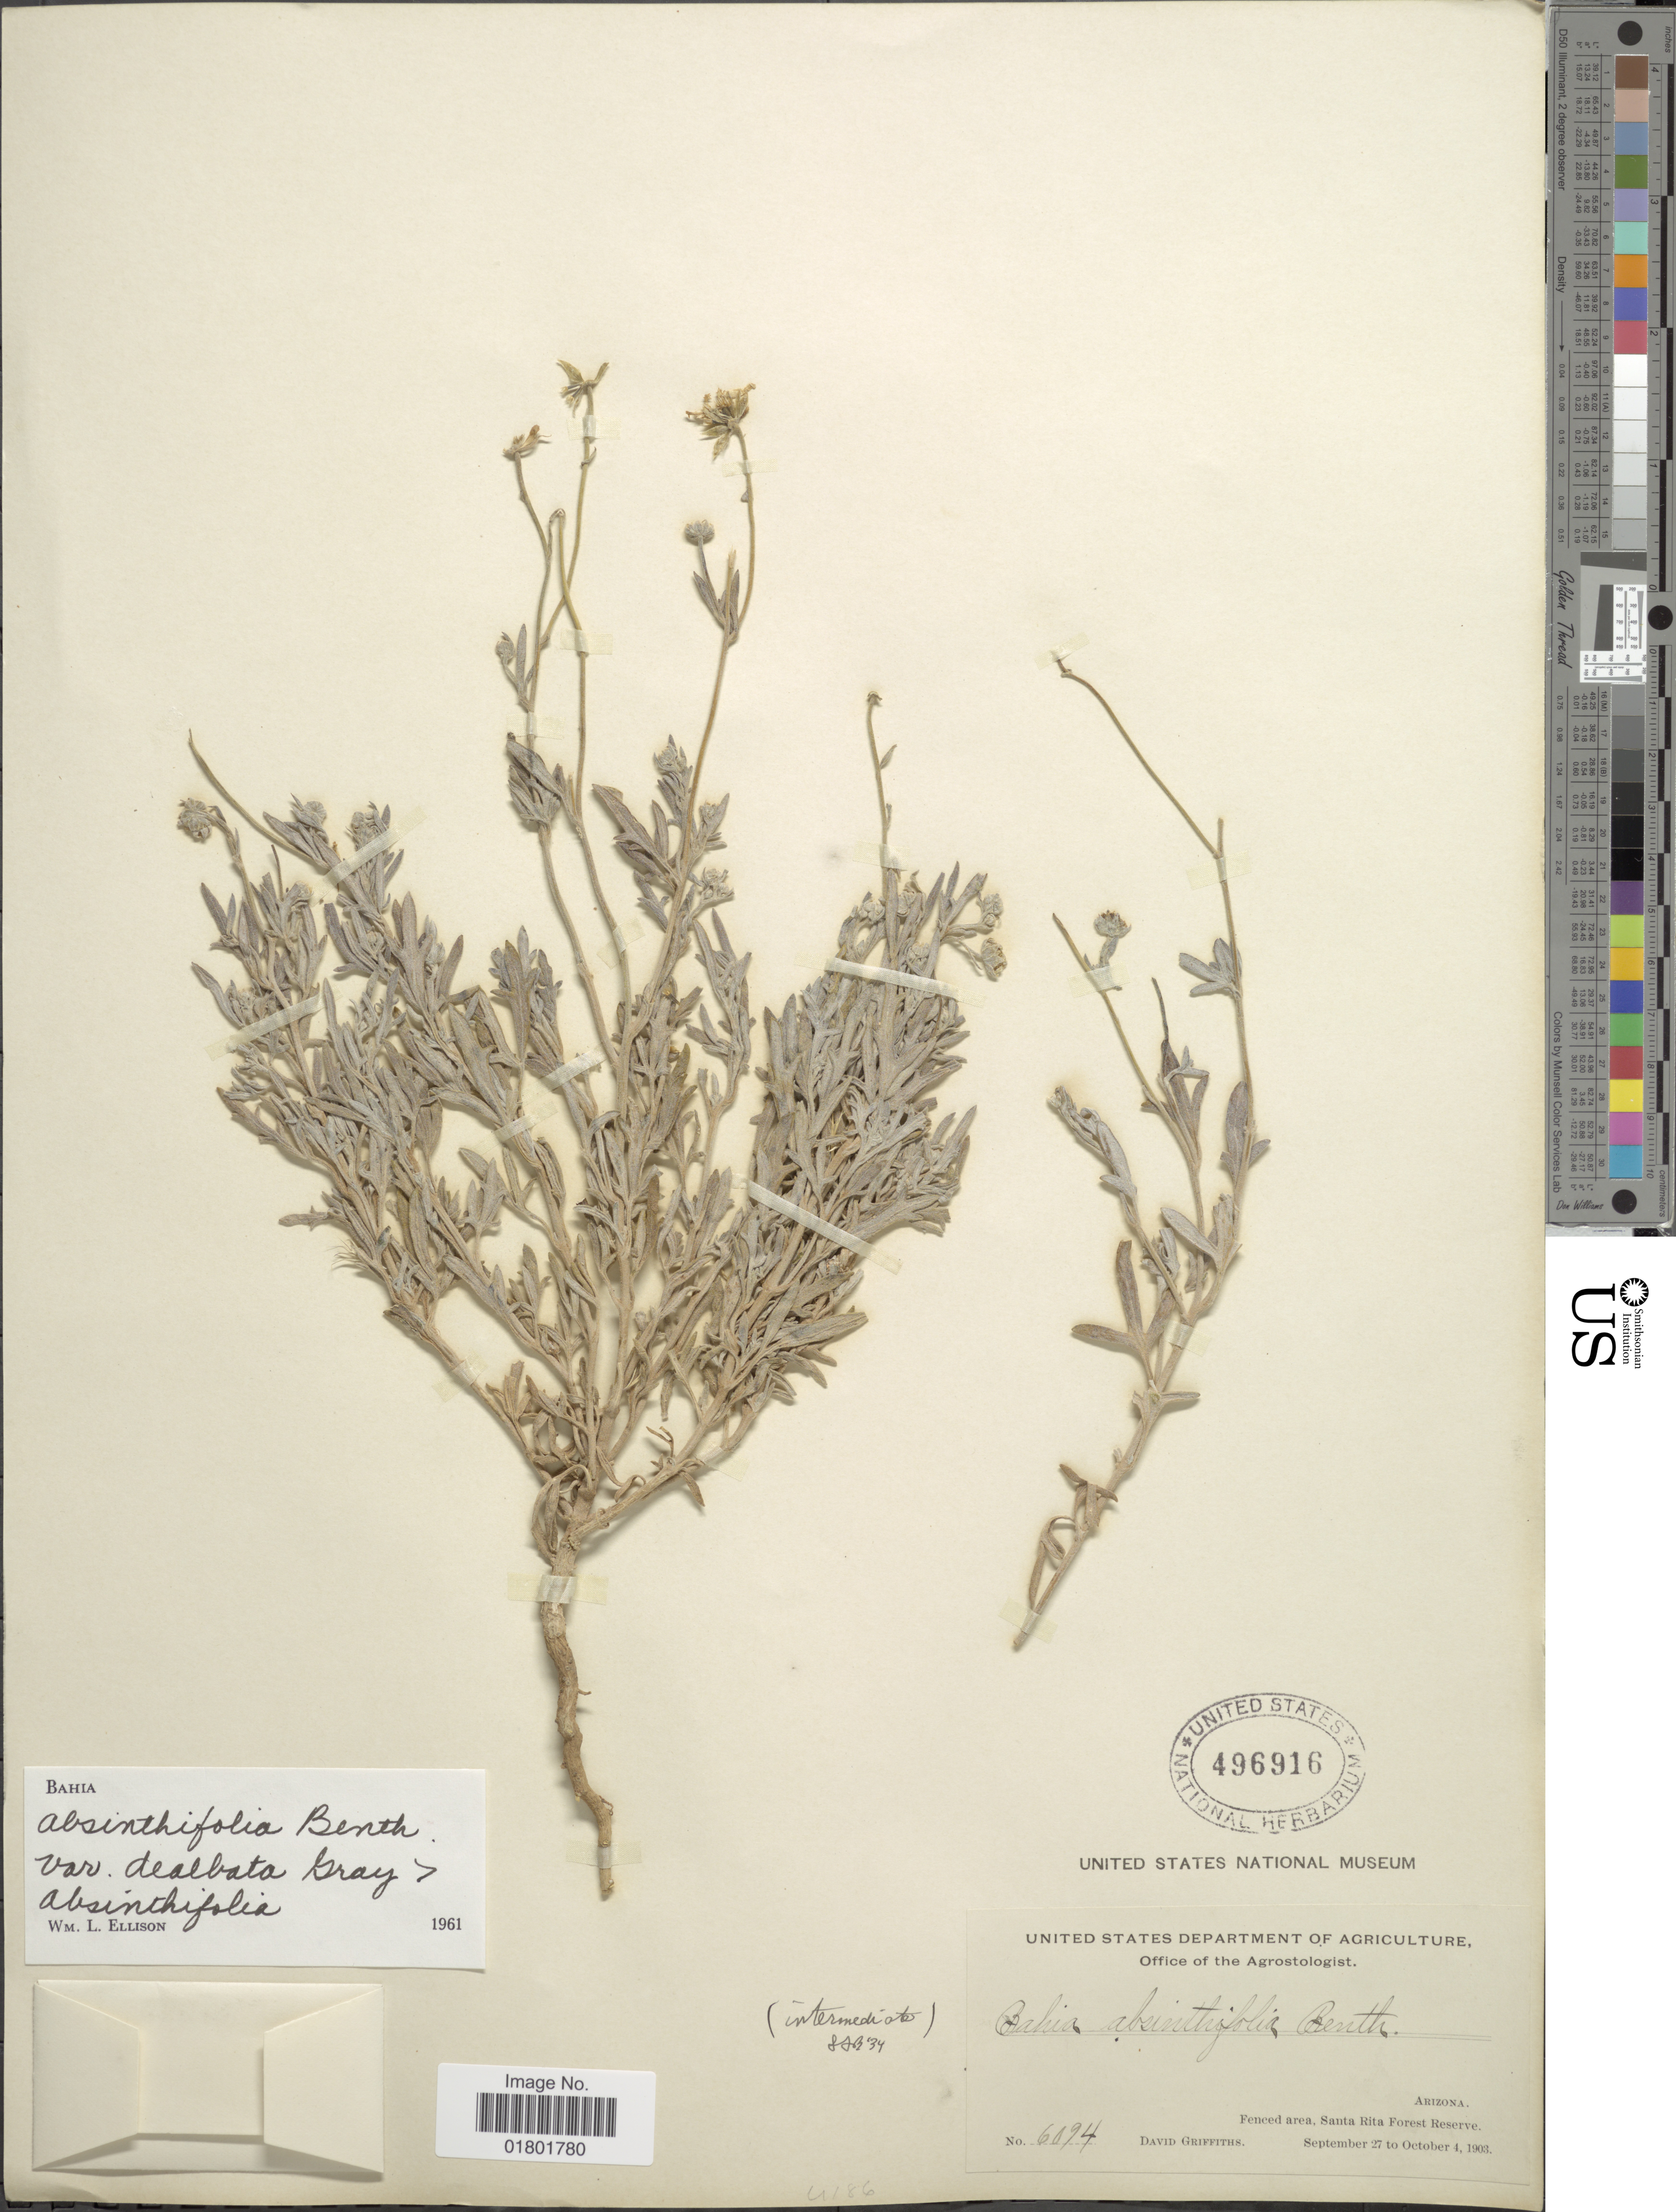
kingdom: Plantae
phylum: Tracheophyta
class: Magnoliopsida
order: Asterales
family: Asteraceae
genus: Bahia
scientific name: Bahia absinthifolia var. dealbata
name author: A. Gray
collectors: D. Griffiths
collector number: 6094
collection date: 1903-09-27/1903-10-04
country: United States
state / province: Arizona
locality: Fenced area, Santa Rita Forest Reserve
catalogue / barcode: US 496916